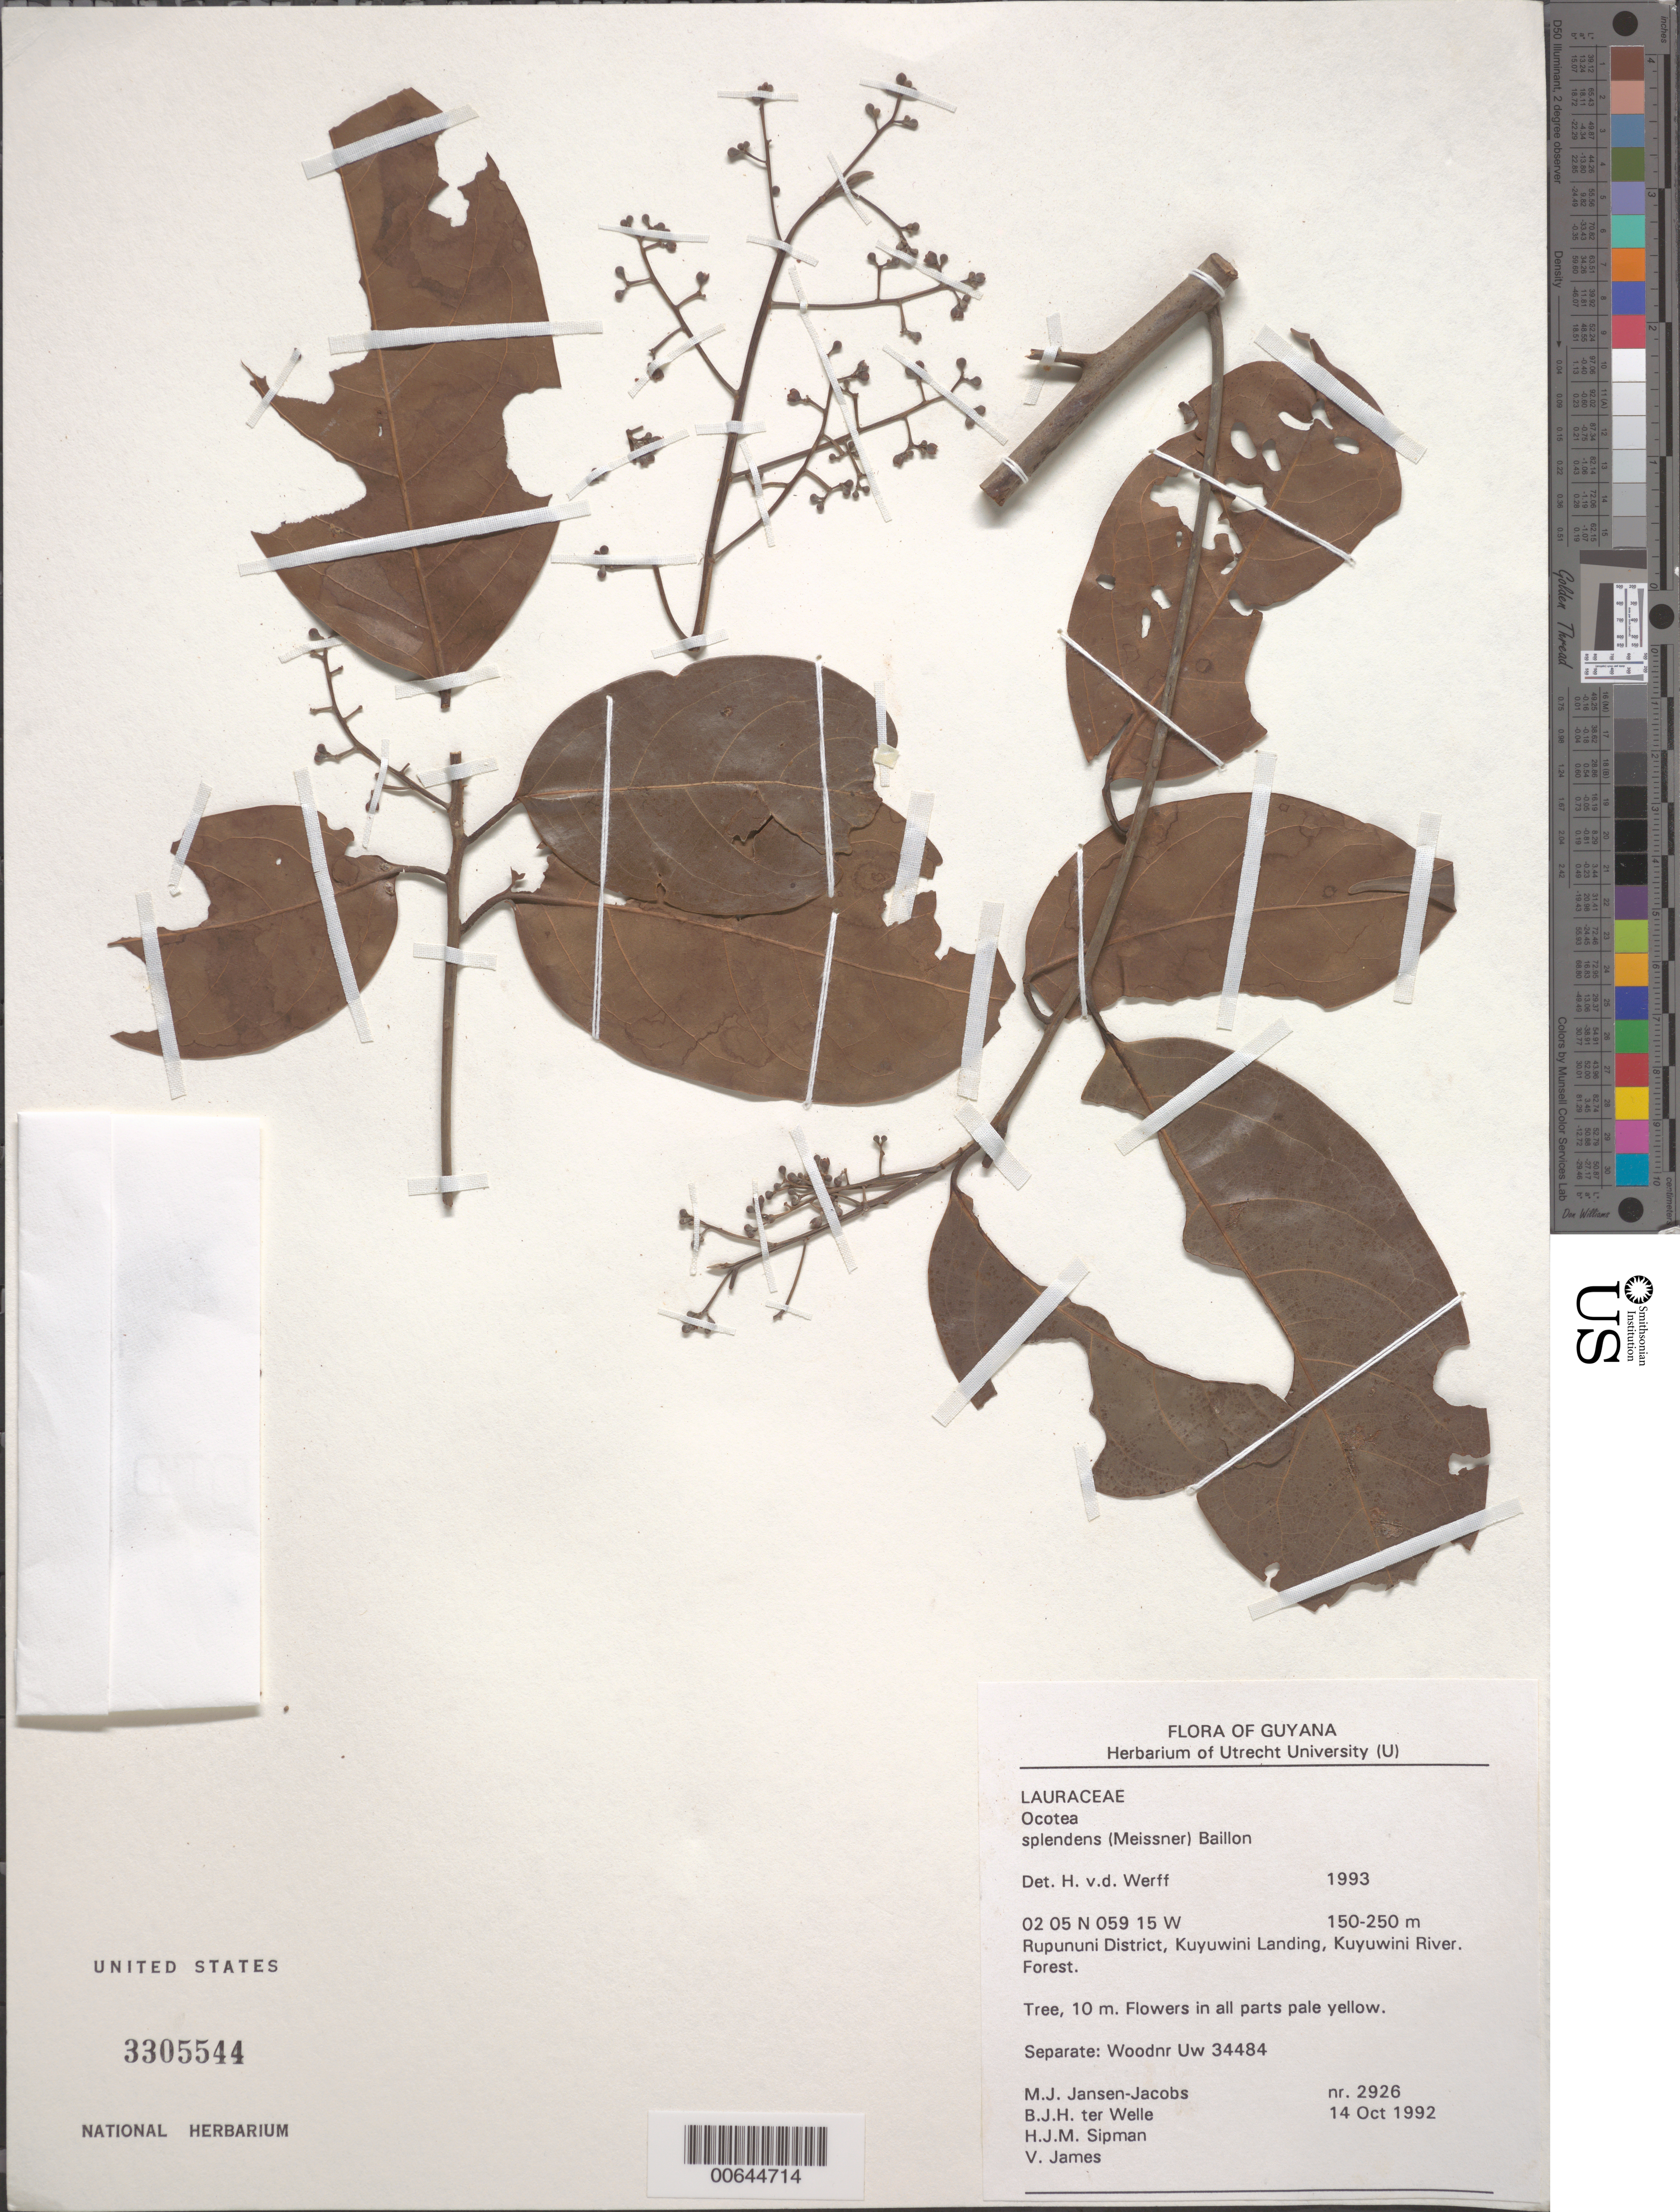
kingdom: Plantae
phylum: Tracheophyta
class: Magnoliopsida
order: Laurales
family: Lauraceae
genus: Ocotea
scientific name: Ocotea splendens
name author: (Meisn.) Baill.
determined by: van der Werff, H., (MO), Missouri Botanical Garden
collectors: M. J. Jansen-Jacobs, B. Welle, H. J. M. Sipman & V. James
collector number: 2926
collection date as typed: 14-Oct-92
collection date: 1992-10-14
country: Guyana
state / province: U. Takutu-U. Essequibo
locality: Kuyuwini Landing, Kuyuwini River, Rupununi District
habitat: Forest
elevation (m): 150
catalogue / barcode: US 3305544